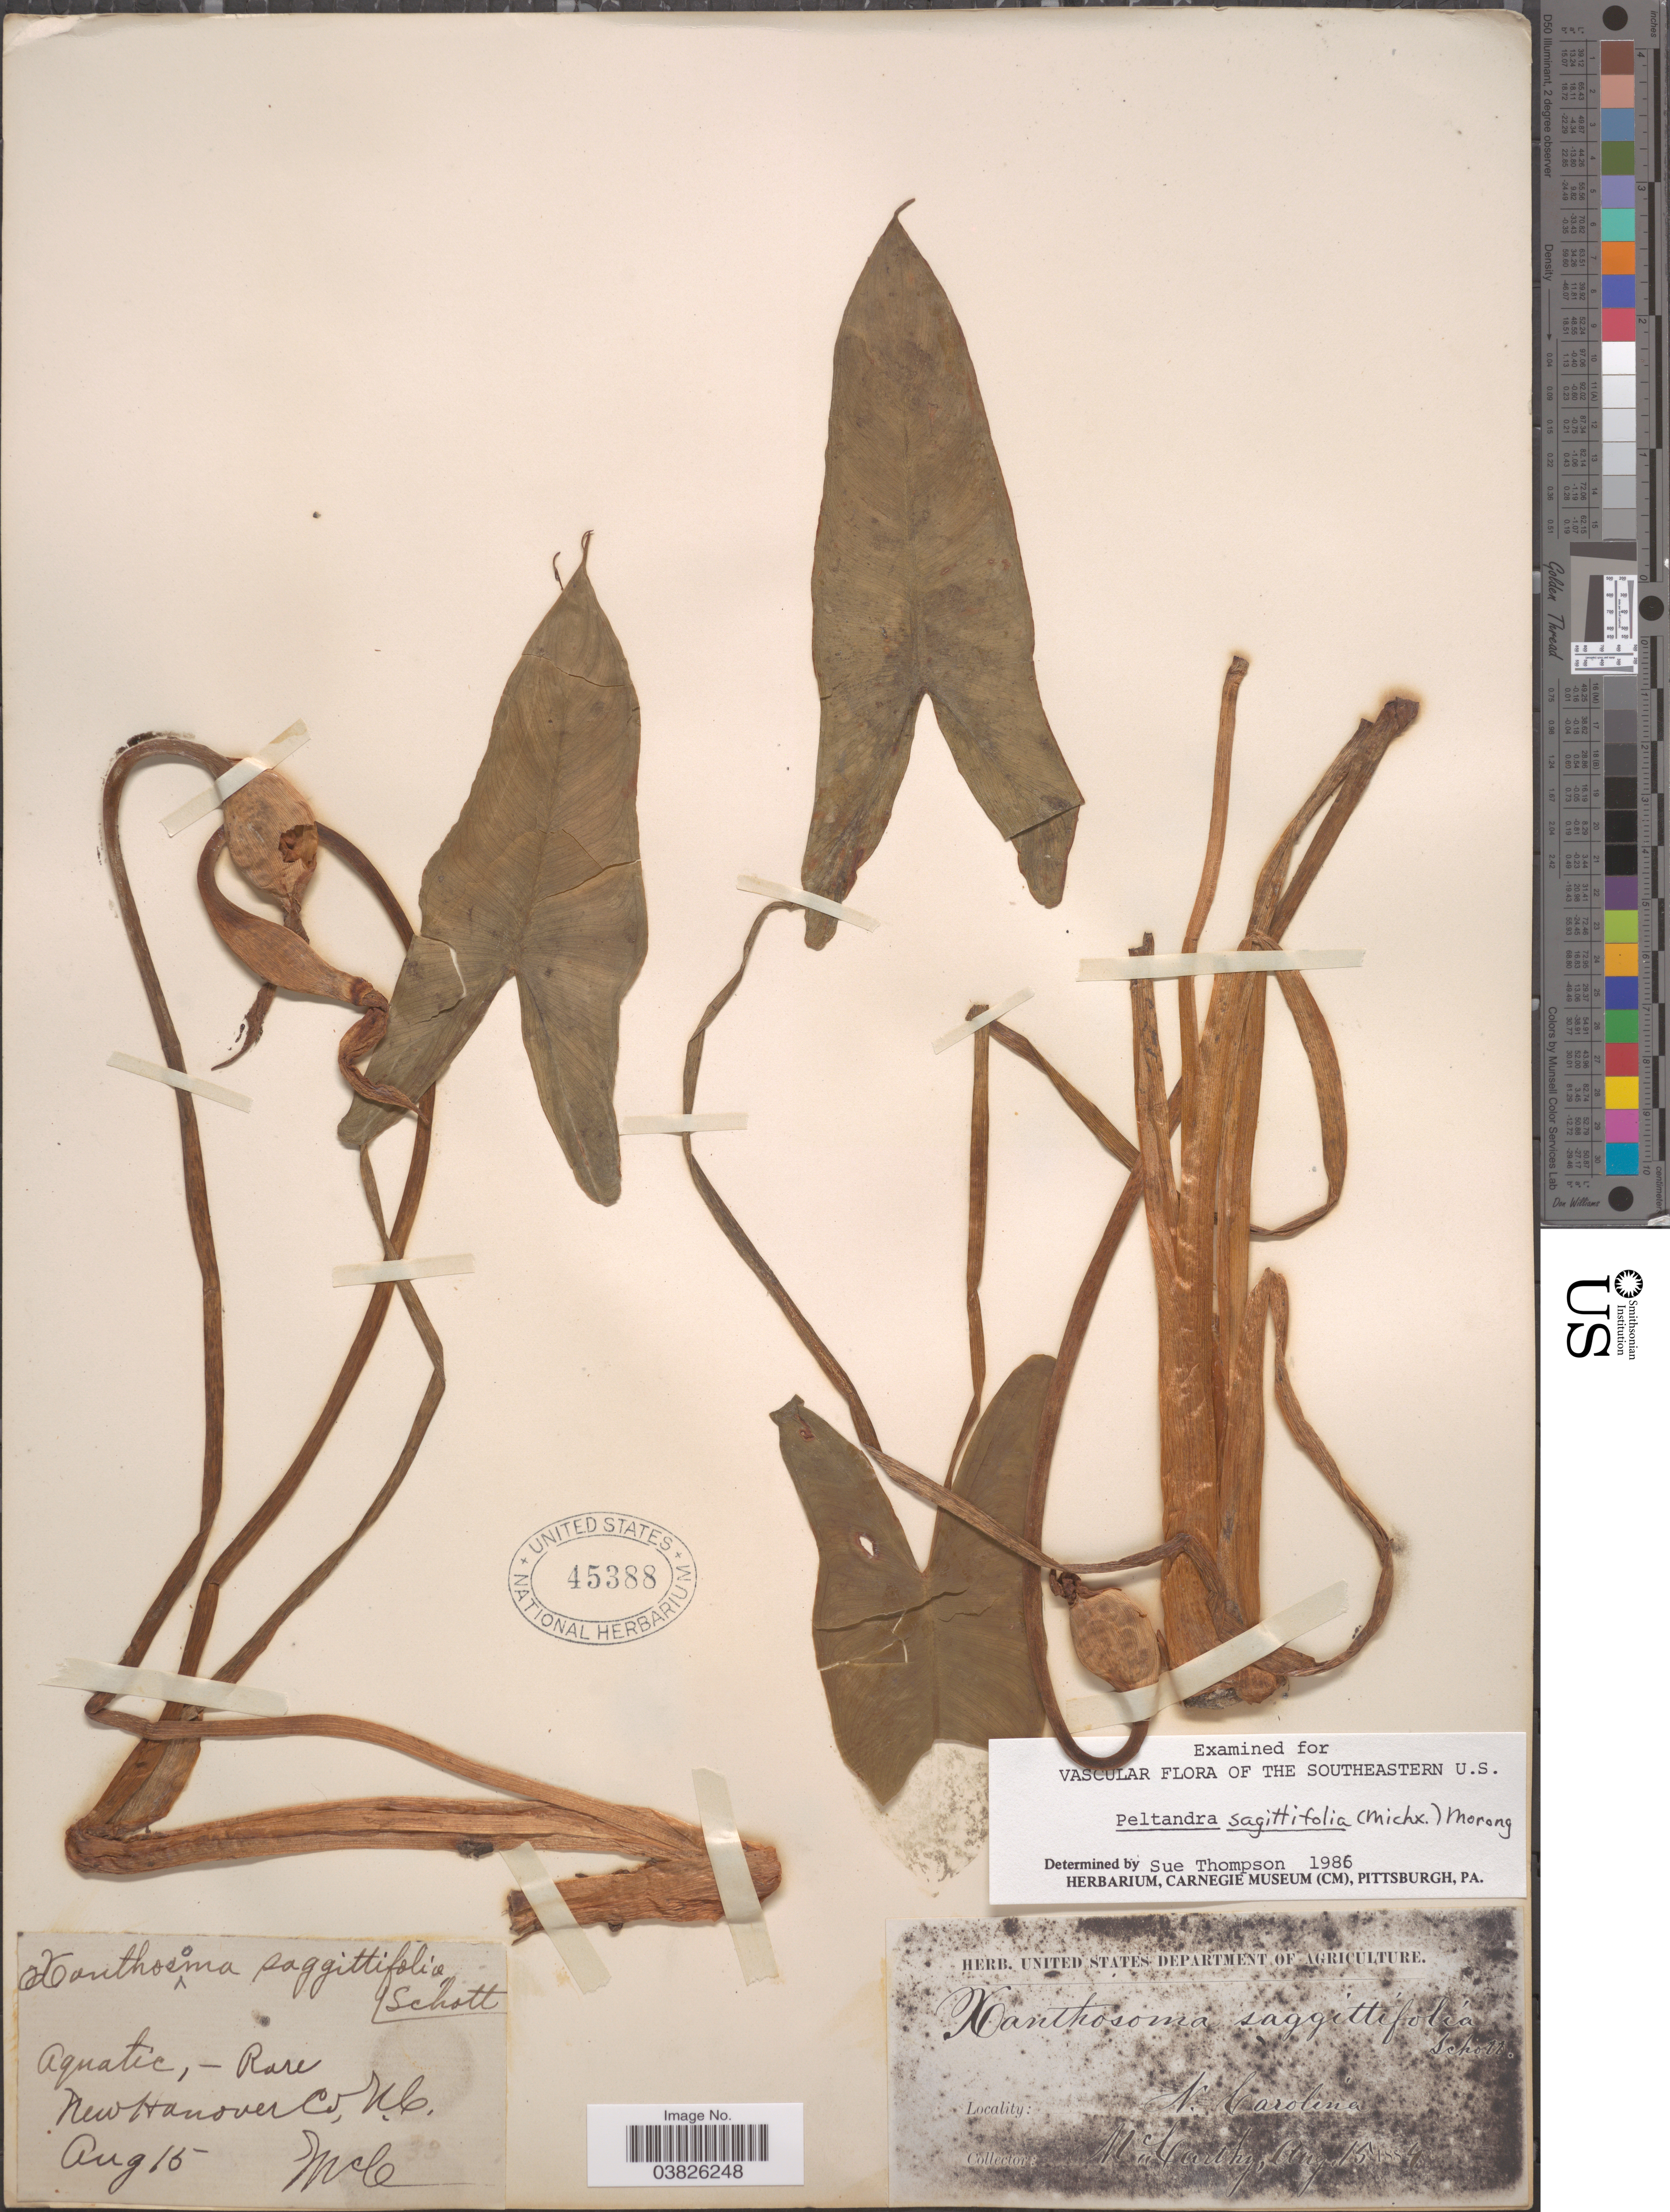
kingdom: Plantae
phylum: Tracheophyta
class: Liliopsida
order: Alismatales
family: Araceae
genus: Peltandra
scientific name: Peltandra sagittifolia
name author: (Michx.) Morong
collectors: -- McCarthy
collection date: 1884-08-15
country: United States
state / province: North Carolina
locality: New Hanover Co.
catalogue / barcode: US 45388